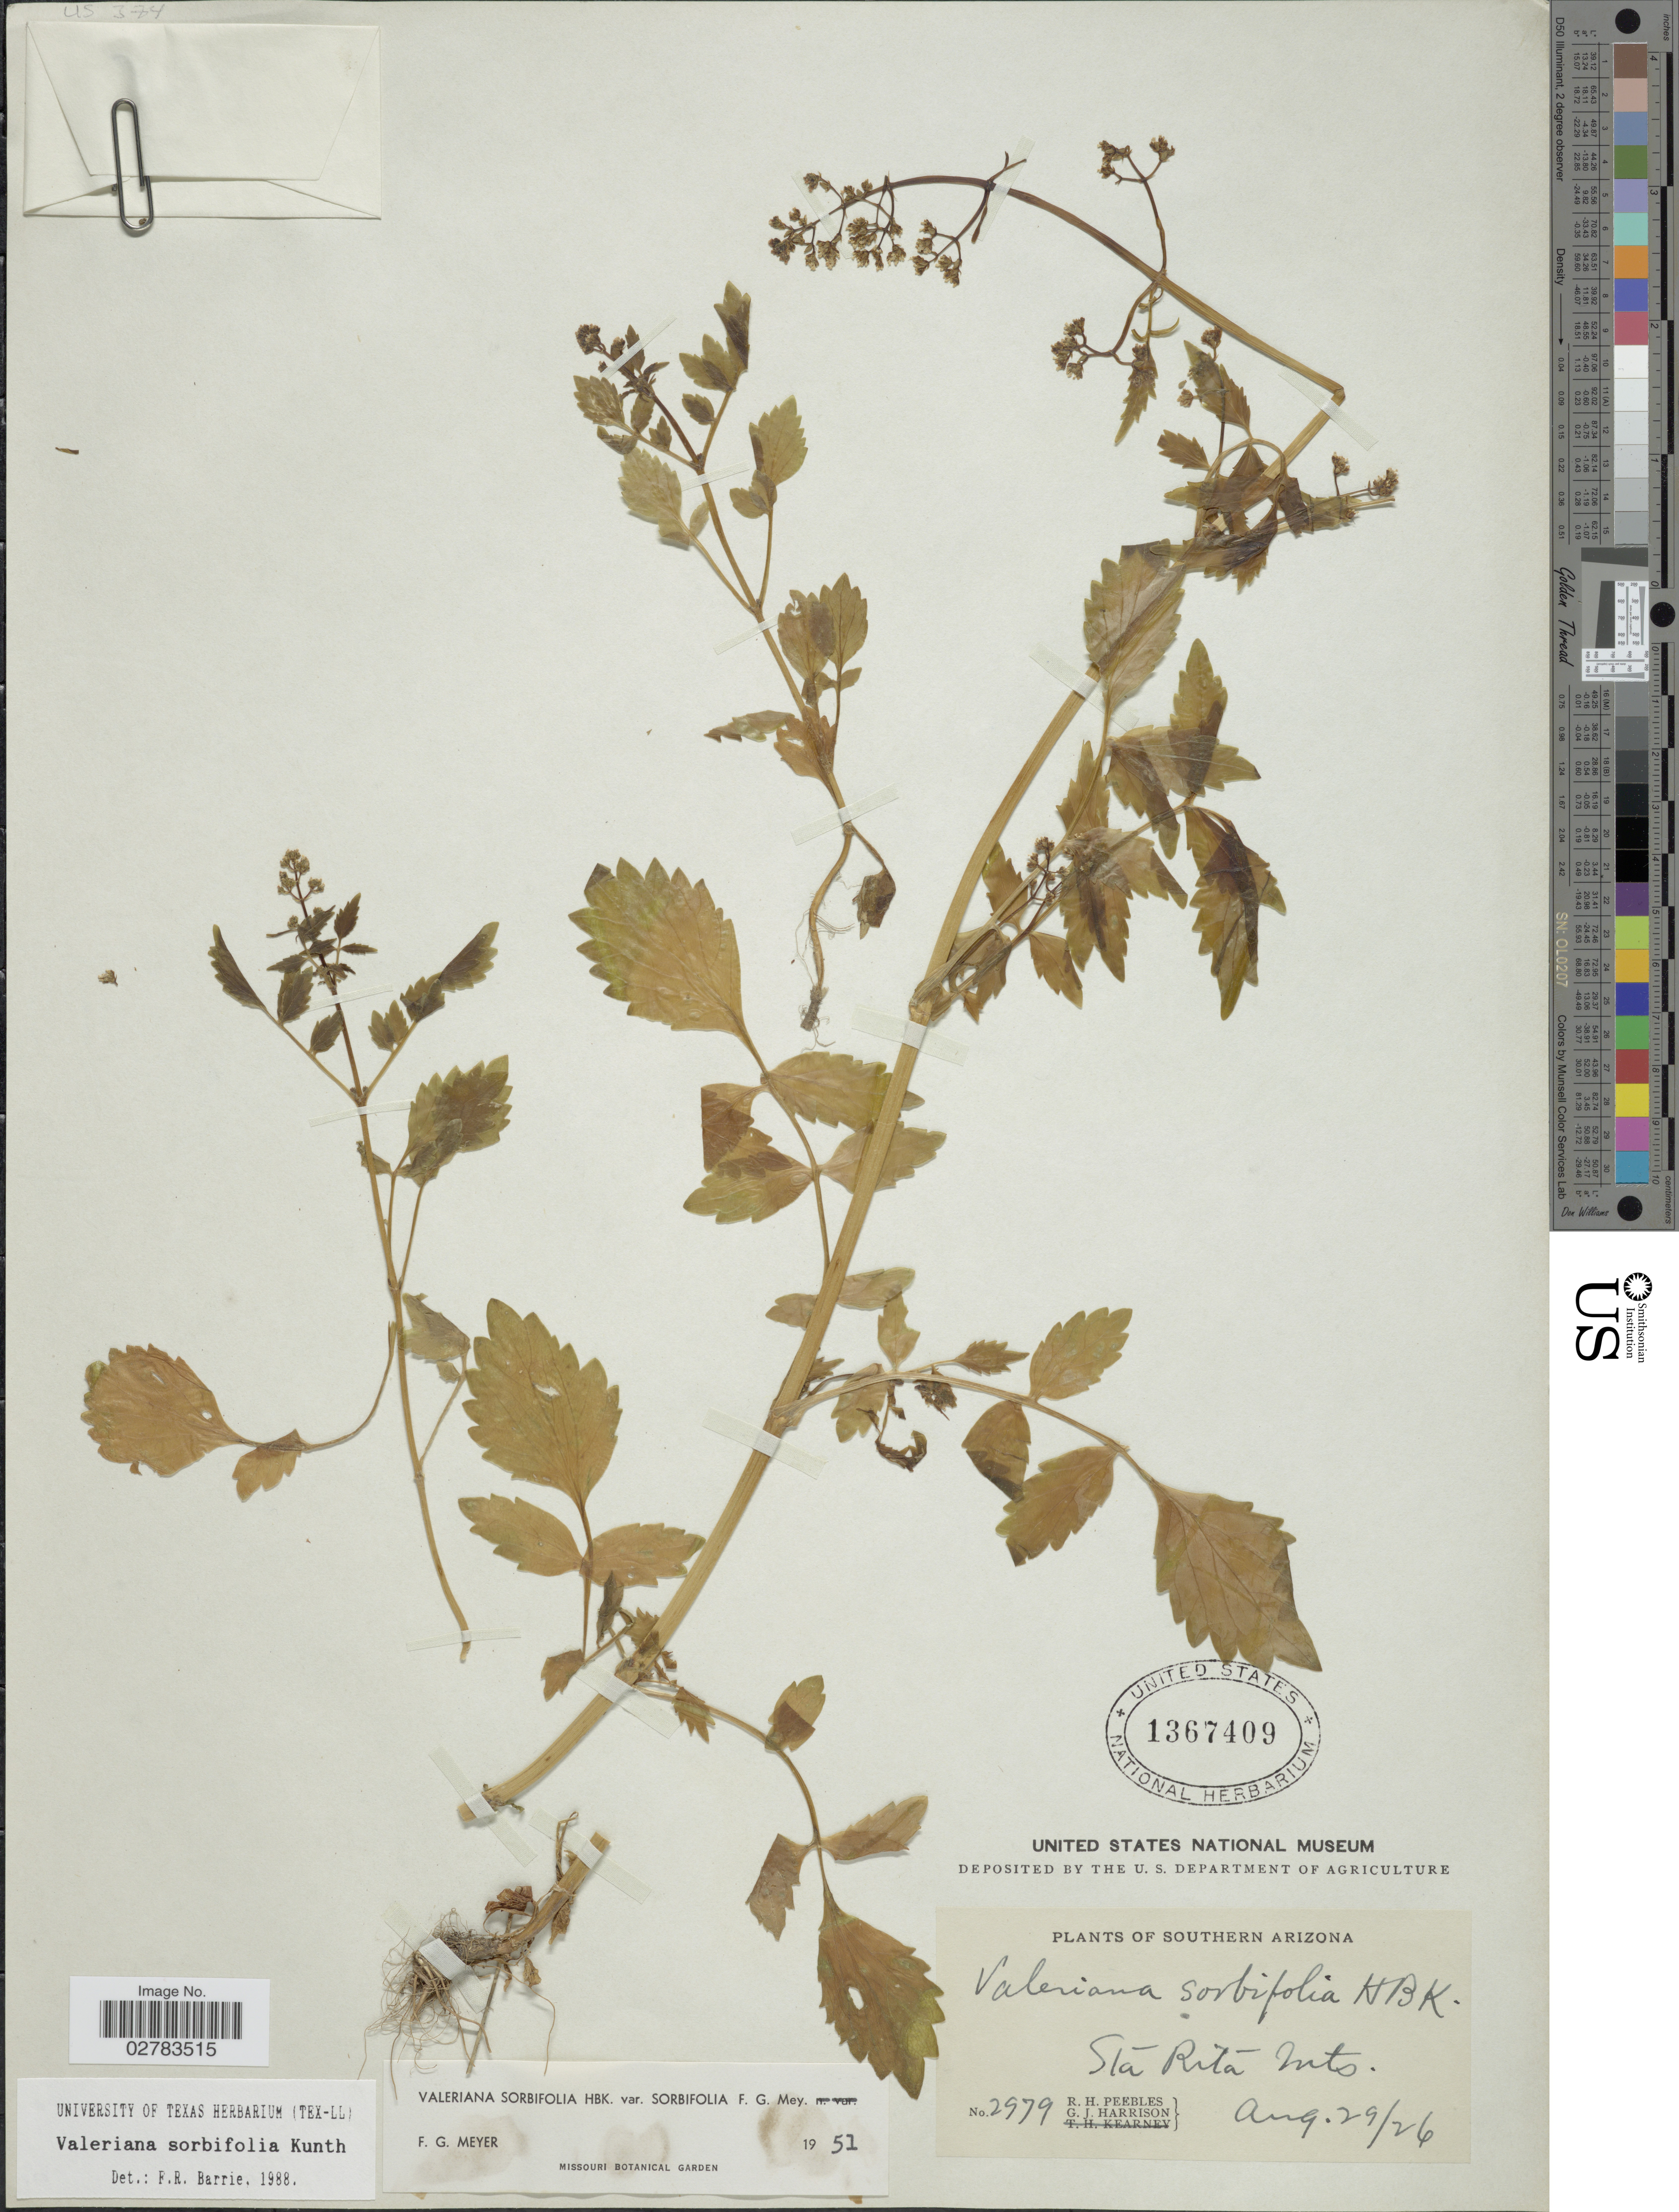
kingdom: Plantae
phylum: Tracheophyta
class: Magnoliopsida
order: Dipsacales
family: Caprifoliaceae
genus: Valeriana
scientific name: Valeriana sorbifolia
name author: Kunth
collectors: R. H. Peebles & G. J. Harrison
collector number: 2979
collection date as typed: Transcribed d/m/y: 29/8/26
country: United States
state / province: Arizona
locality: Southern Arizona, Sta Rita Mts.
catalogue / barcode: US 1367409